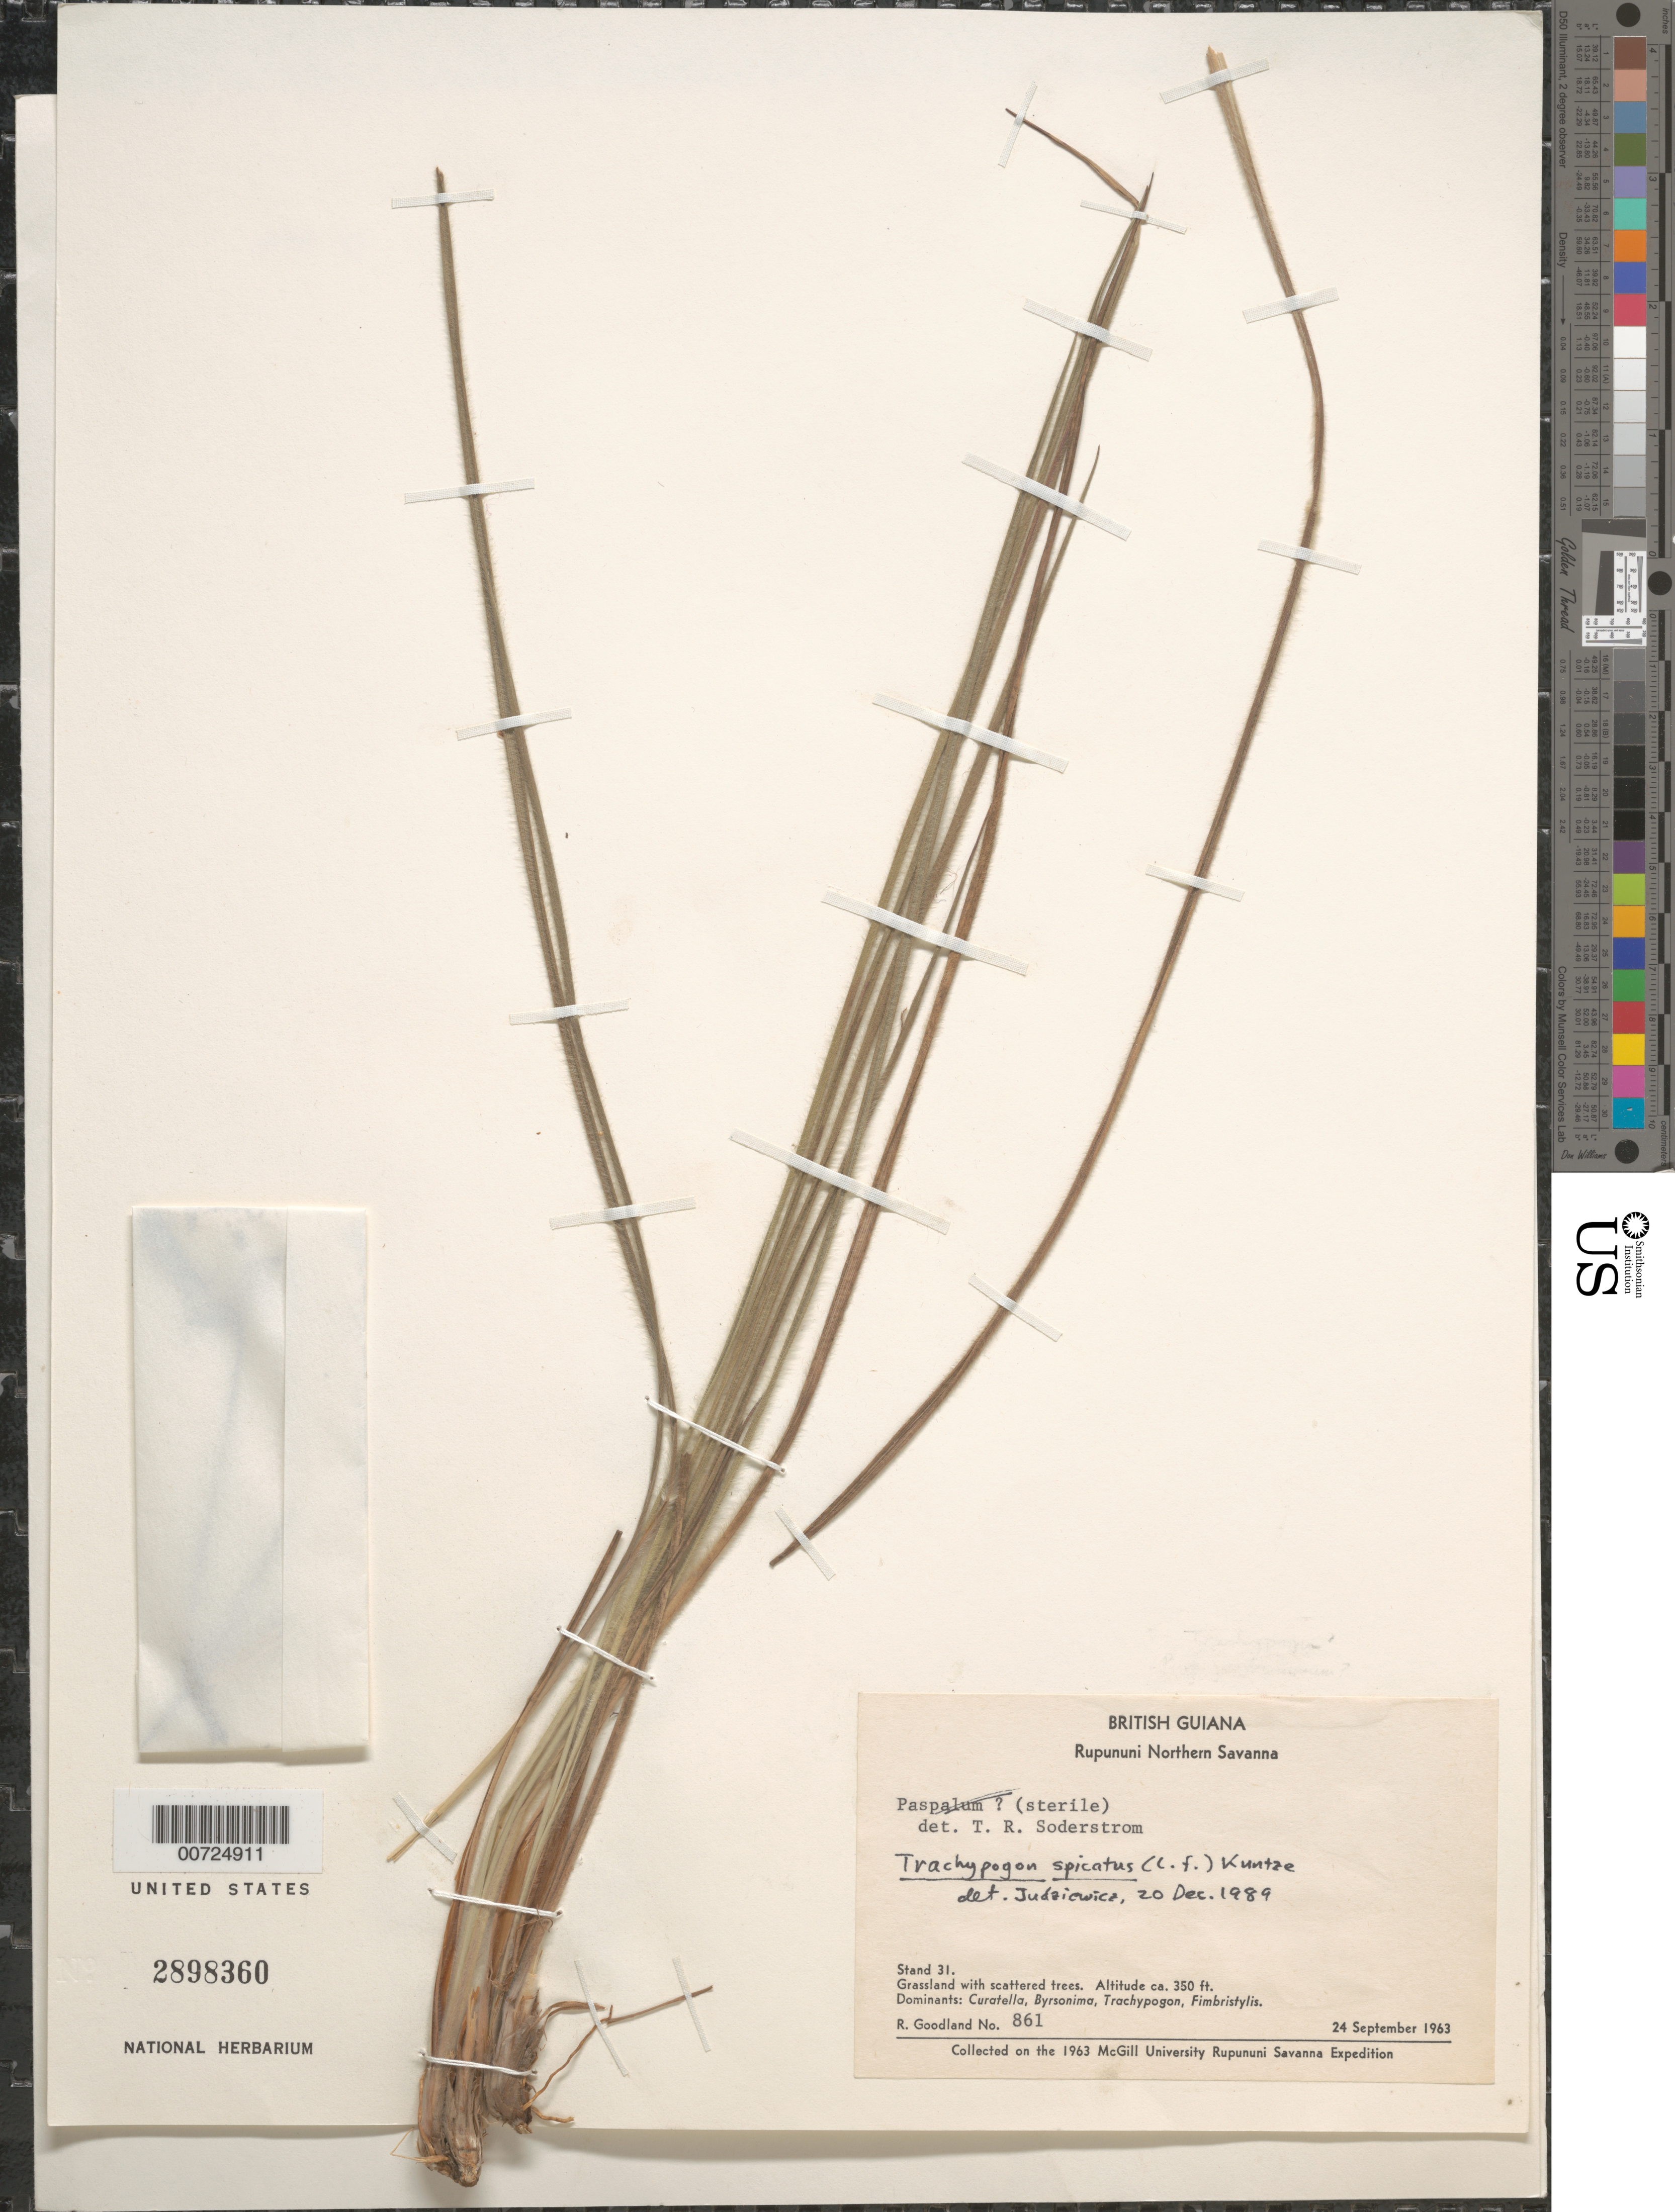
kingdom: Plantae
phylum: Tracheophyta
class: Liliopsida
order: Poales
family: Poaceae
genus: Trachypogon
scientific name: Trachypogon spicatus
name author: (L. f.) Kuntze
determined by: Judziewicz, E. J.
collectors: R. Goodland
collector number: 861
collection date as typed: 24-Sep-63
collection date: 1963-09-24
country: Guyana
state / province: U. Takutu-U. Essequibo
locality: Rupununi Northern Savanna, Stand 31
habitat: Grassland with scattered trees. Dominants: Curatella, Byrsonima, Trachypogon, Fimbristylis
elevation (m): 107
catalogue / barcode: US 2898360